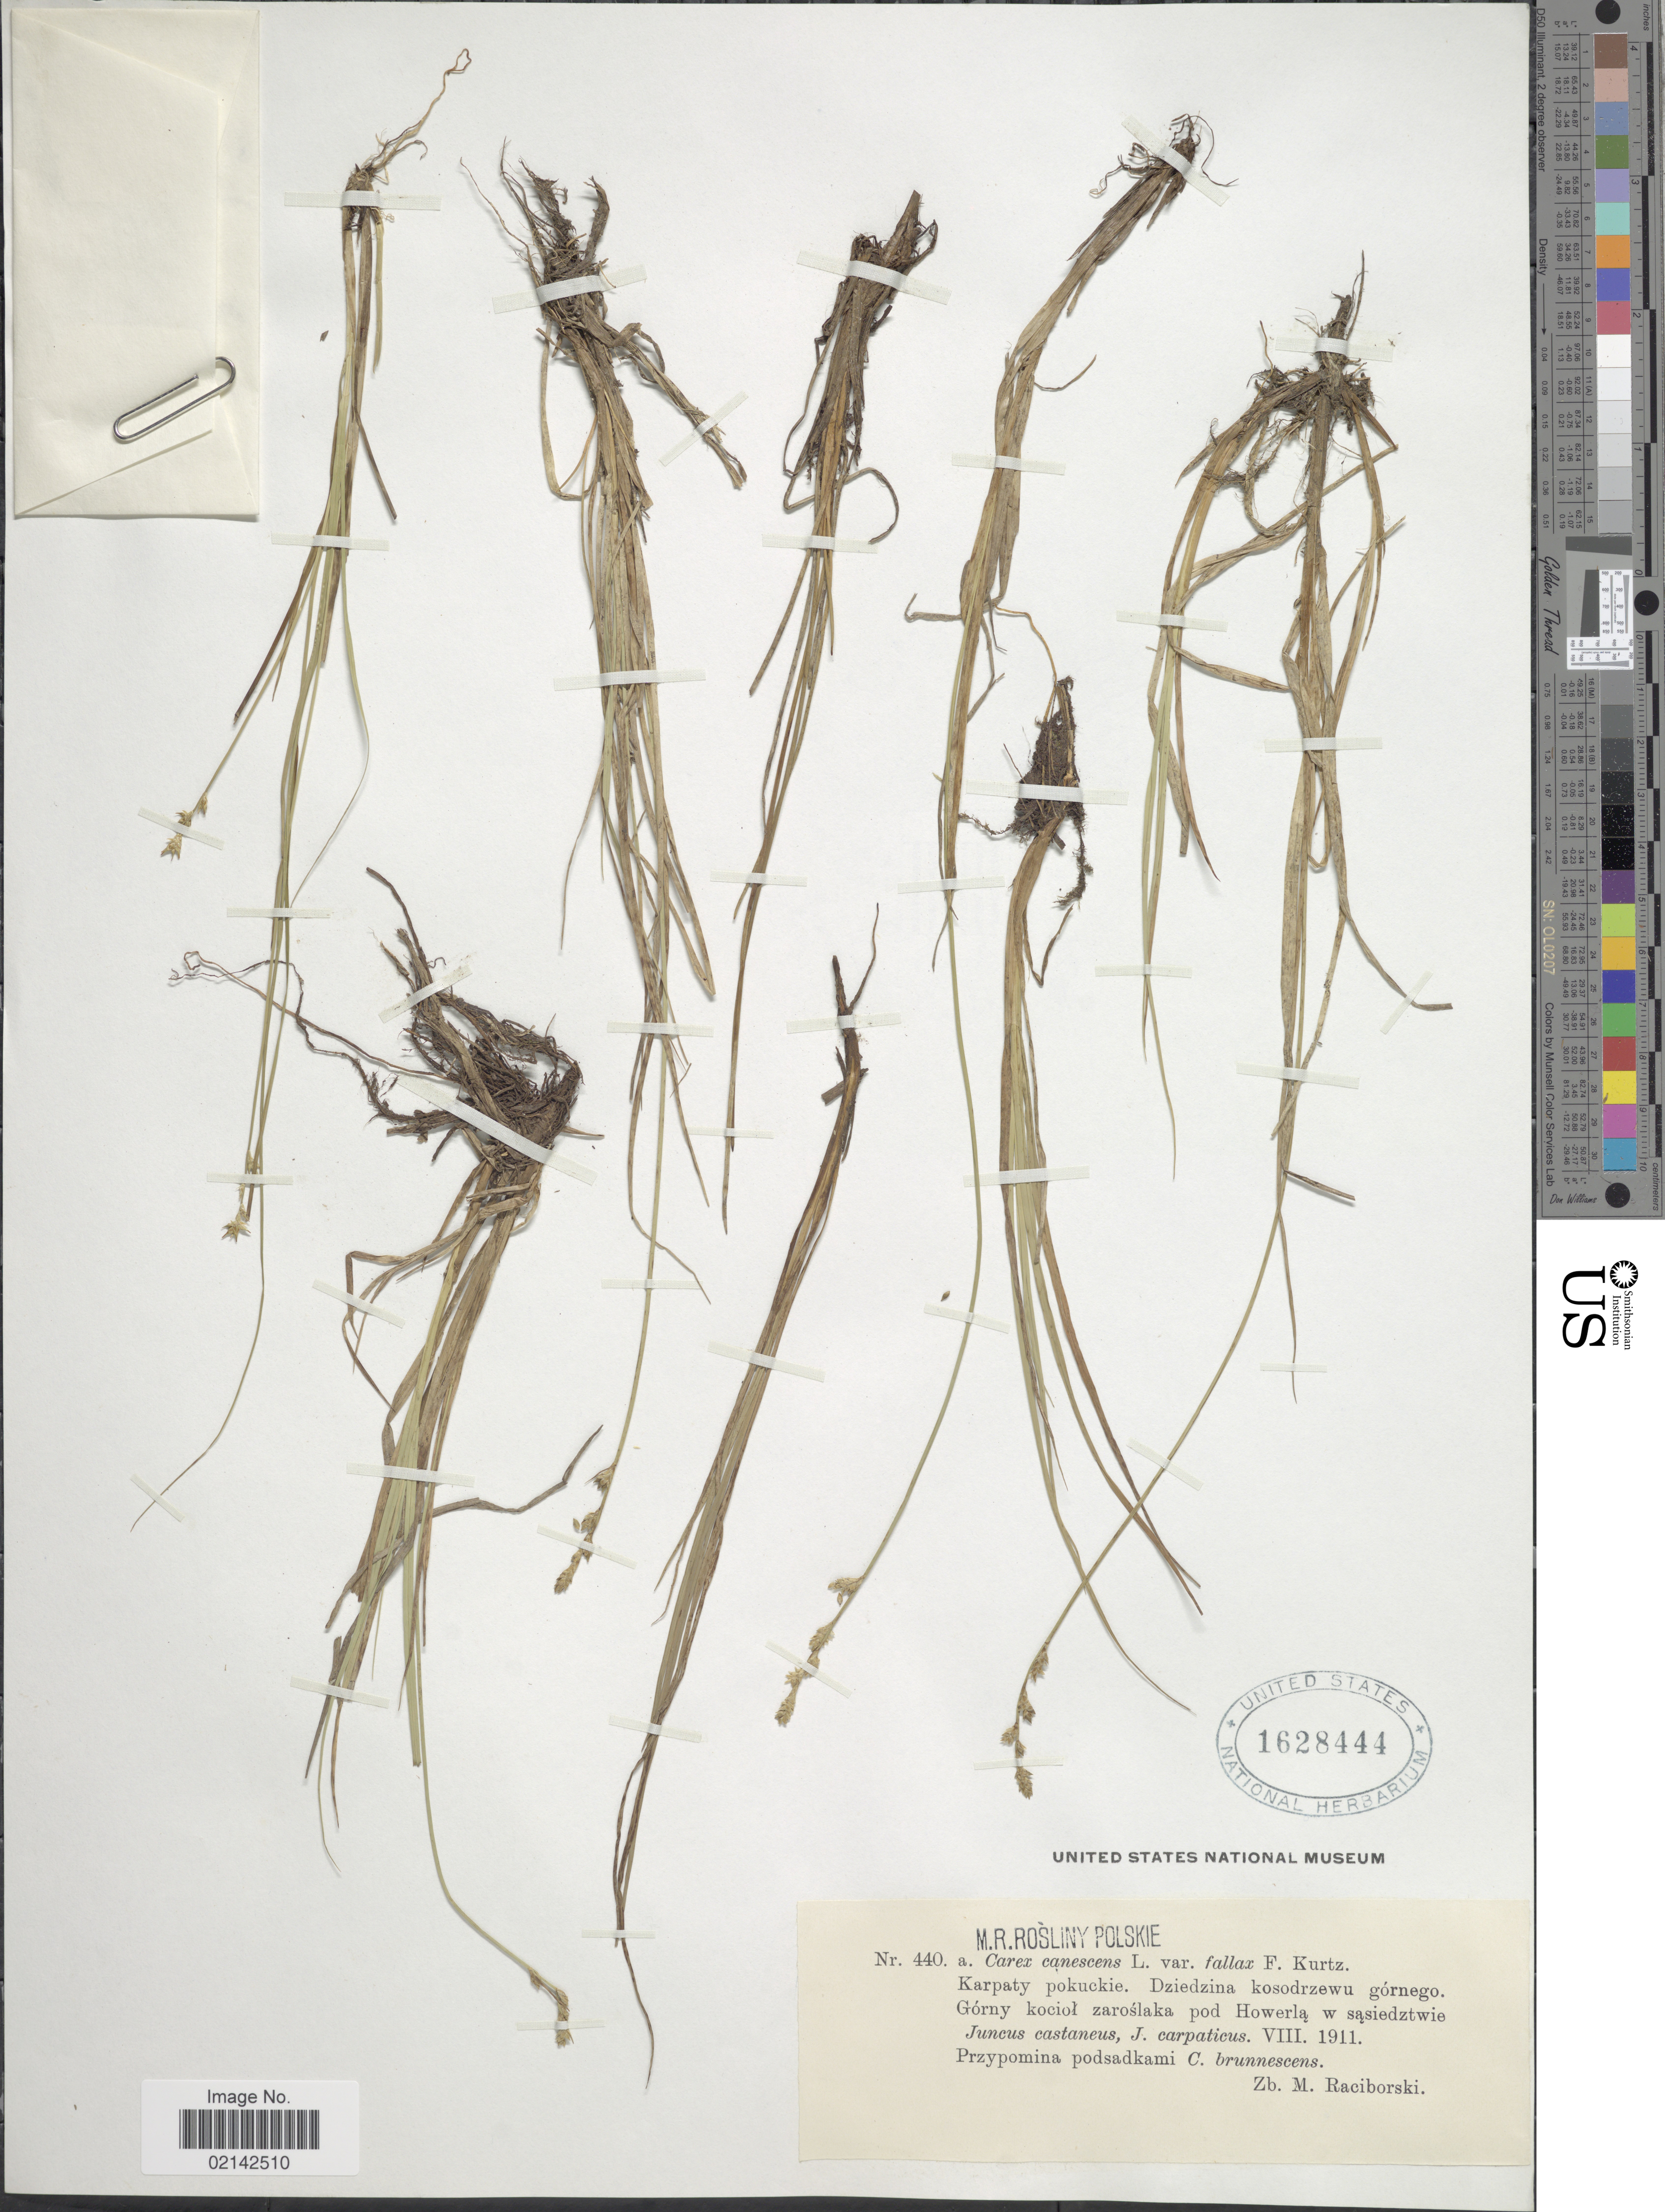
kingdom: Plantae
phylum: Tracheophyta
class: Liliopsida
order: Poales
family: Cyperaceae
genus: Carex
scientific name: Carex canescens var. canescens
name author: L.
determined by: Strong, Mark T., (BOT), Smithsonian Institution - National Museum of Natural History (UNITED STATES)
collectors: Z. Raciborski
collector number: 440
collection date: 1911-08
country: Poland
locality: Karpaty Pokuckie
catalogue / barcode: US 1628444